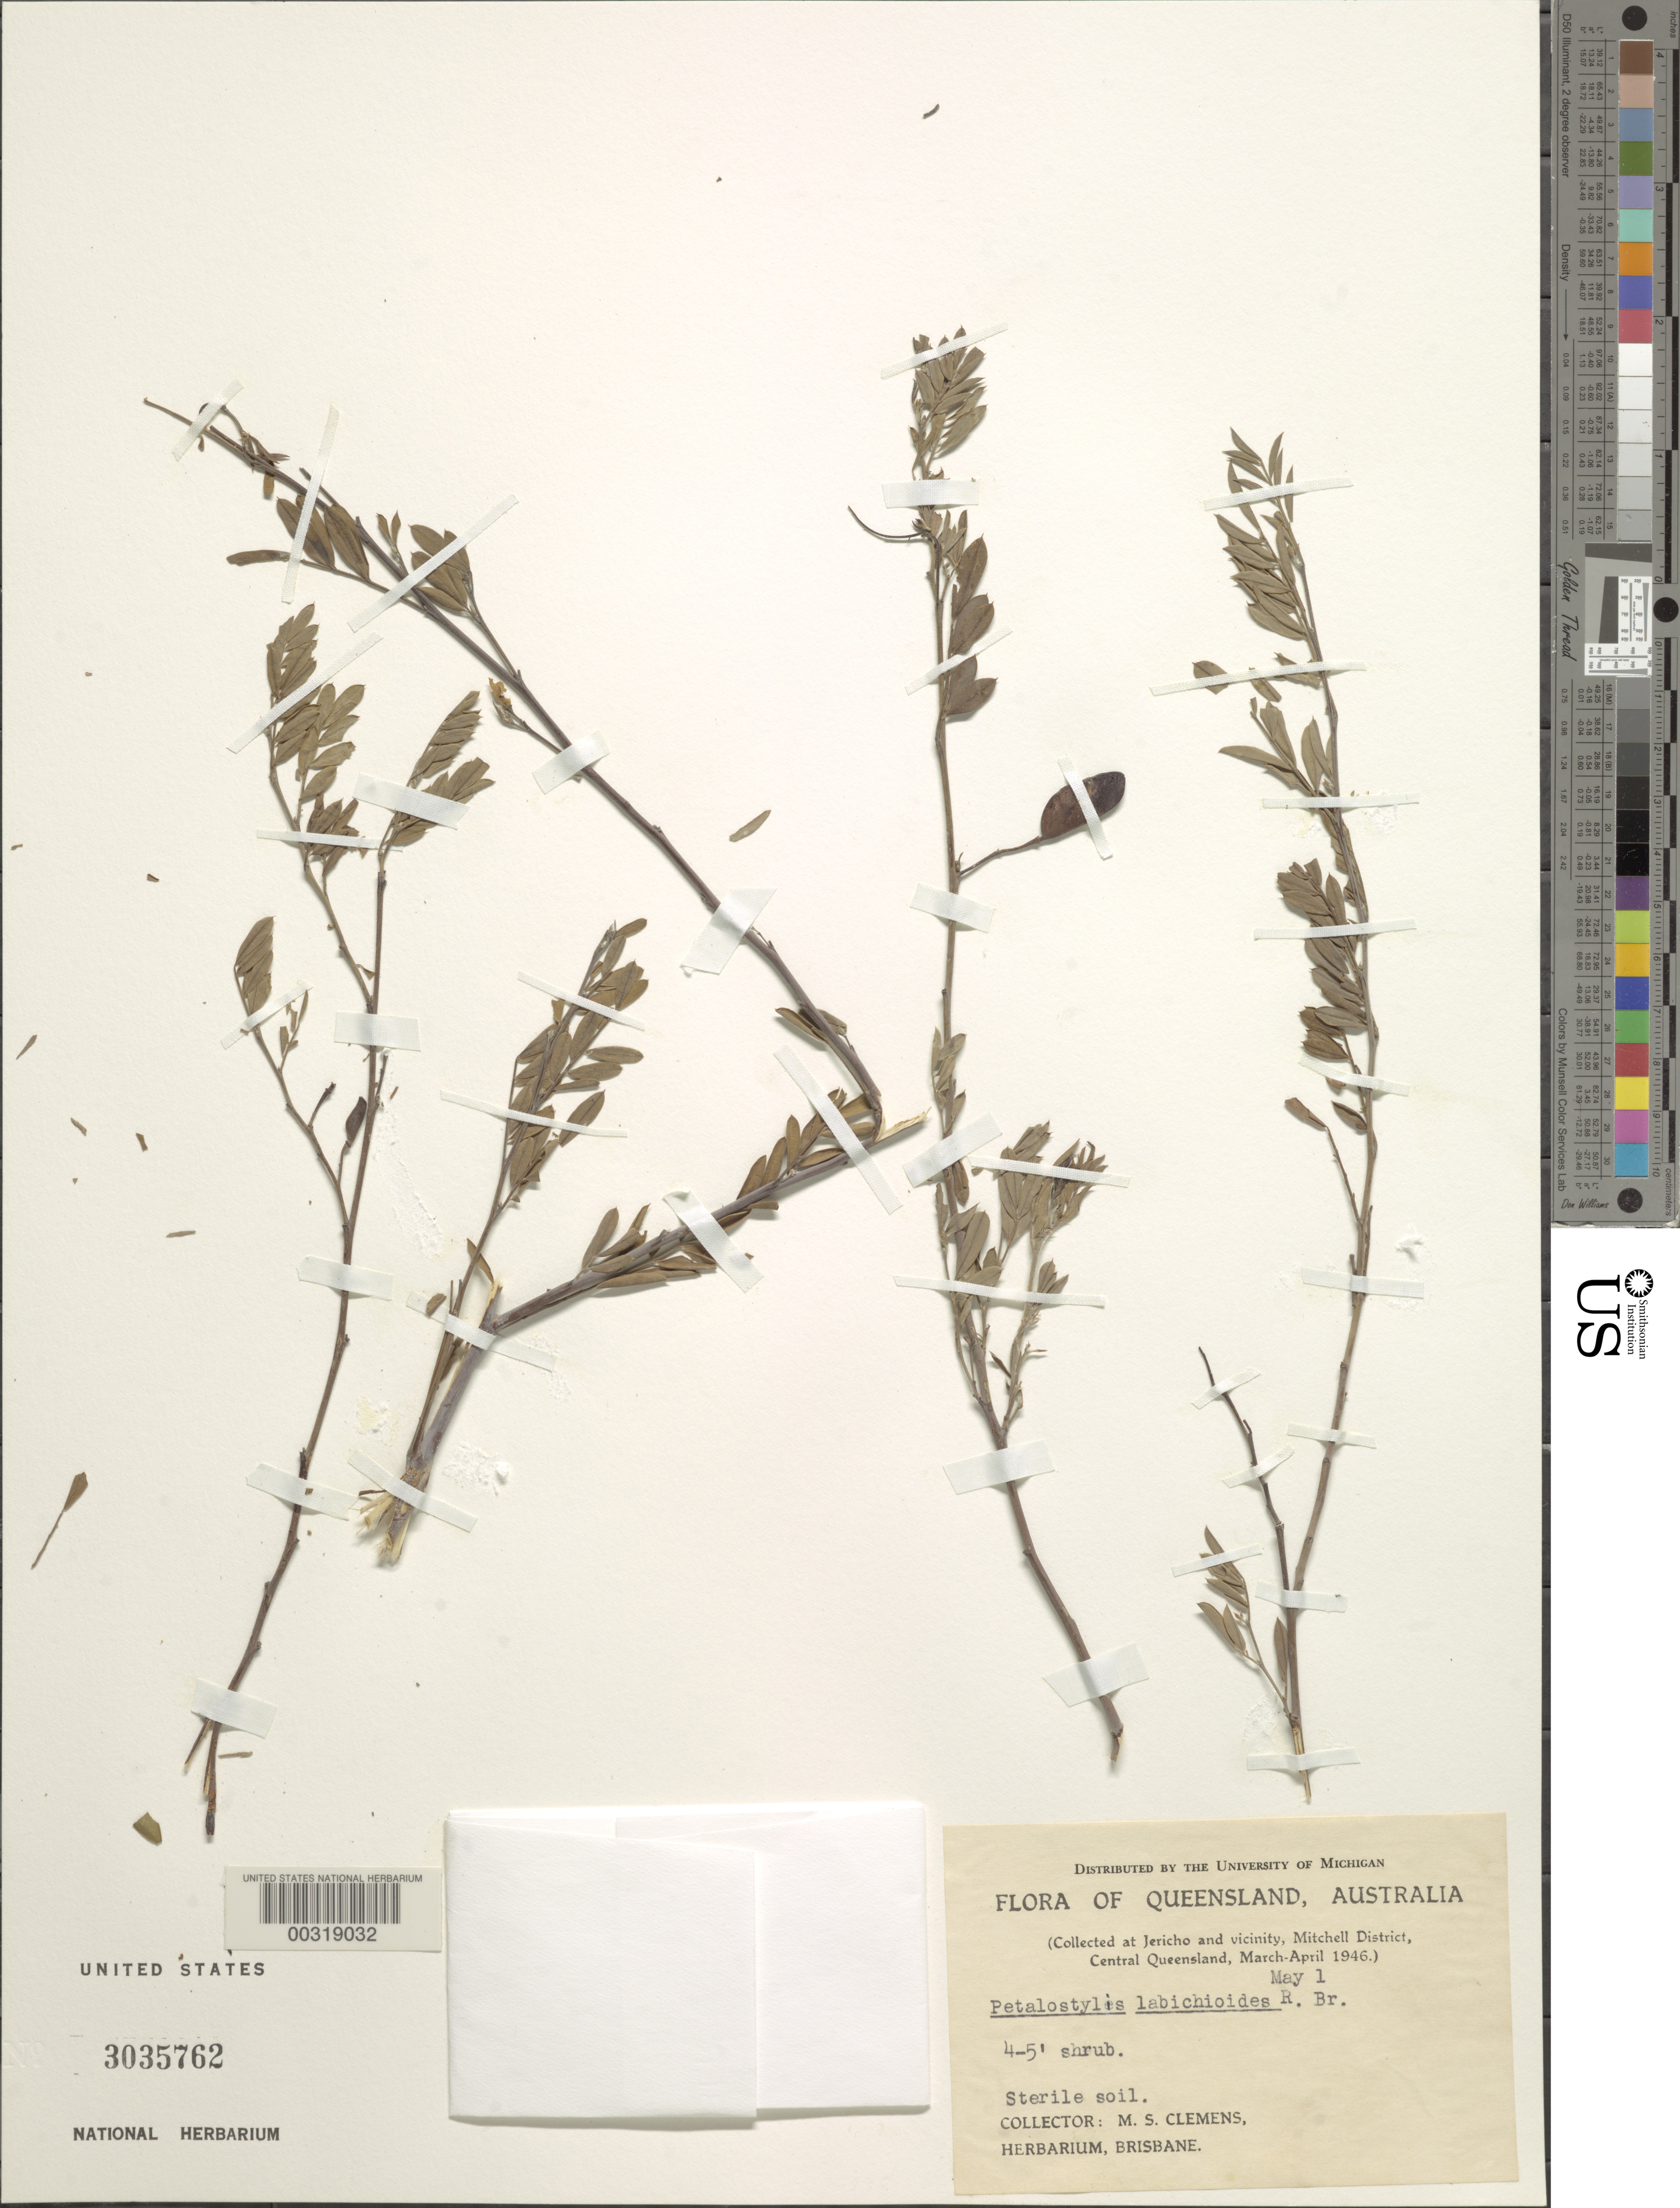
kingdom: Plantae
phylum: Tracheophyta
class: Magnoliopsida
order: Fabales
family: Fabaceae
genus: Petalostylis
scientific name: Petalostylis labicheoides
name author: R. Br.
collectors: M. S. Clemens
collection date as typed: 01 May 1946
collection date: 1946-05-01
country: Australia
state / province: Queensland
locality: Mitchell dist. (?), at jericho and vicinity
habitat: Sterile soil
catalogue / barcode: US 3035762